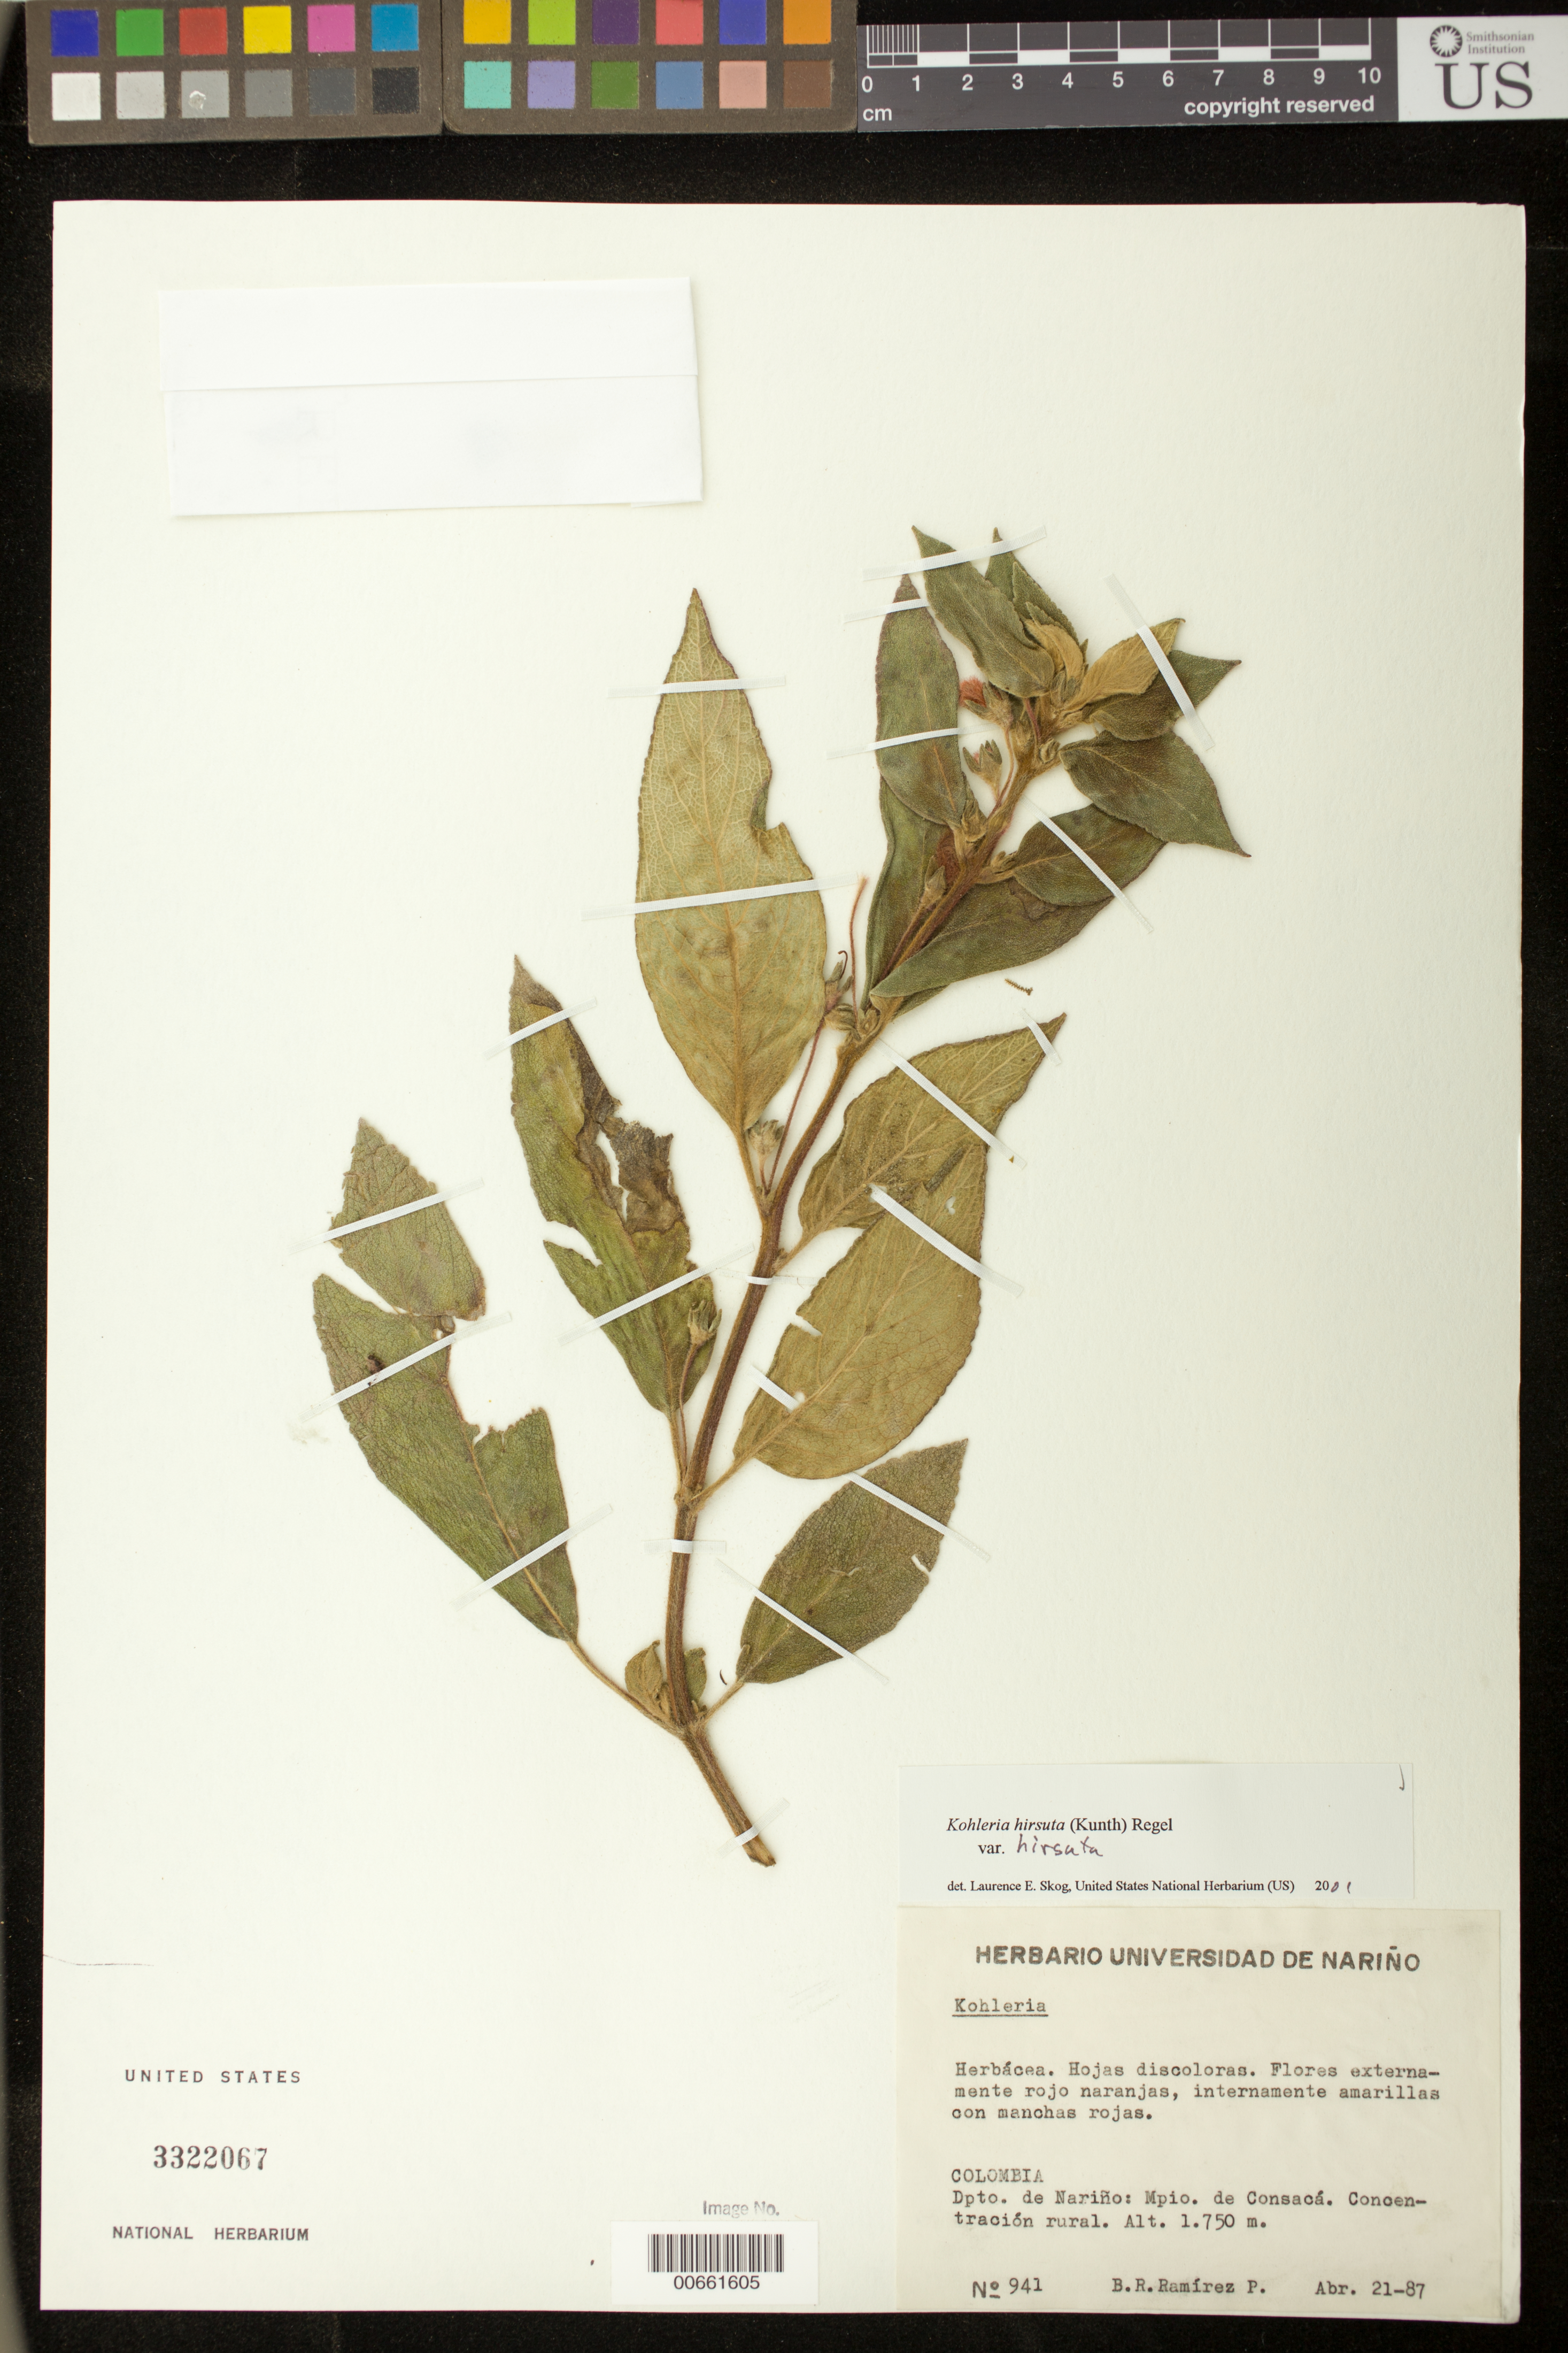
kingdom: Plantae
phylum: Tracheophyta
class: Magnoliopsida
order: Lamiales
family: Gesneriaceae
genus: Kohleria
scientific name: Kohleria hirsuta var. hirsuta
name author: (Kunth) Regel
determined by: Skog, Laurence E.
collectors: B. R. Ramirez P.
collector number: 941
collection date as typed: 21 Apr 1987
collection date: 1987-04-21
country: Colombia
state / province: Nariño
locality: Mpio. de Consacá; concentración rural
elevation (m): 1750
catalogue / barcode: US 3322067